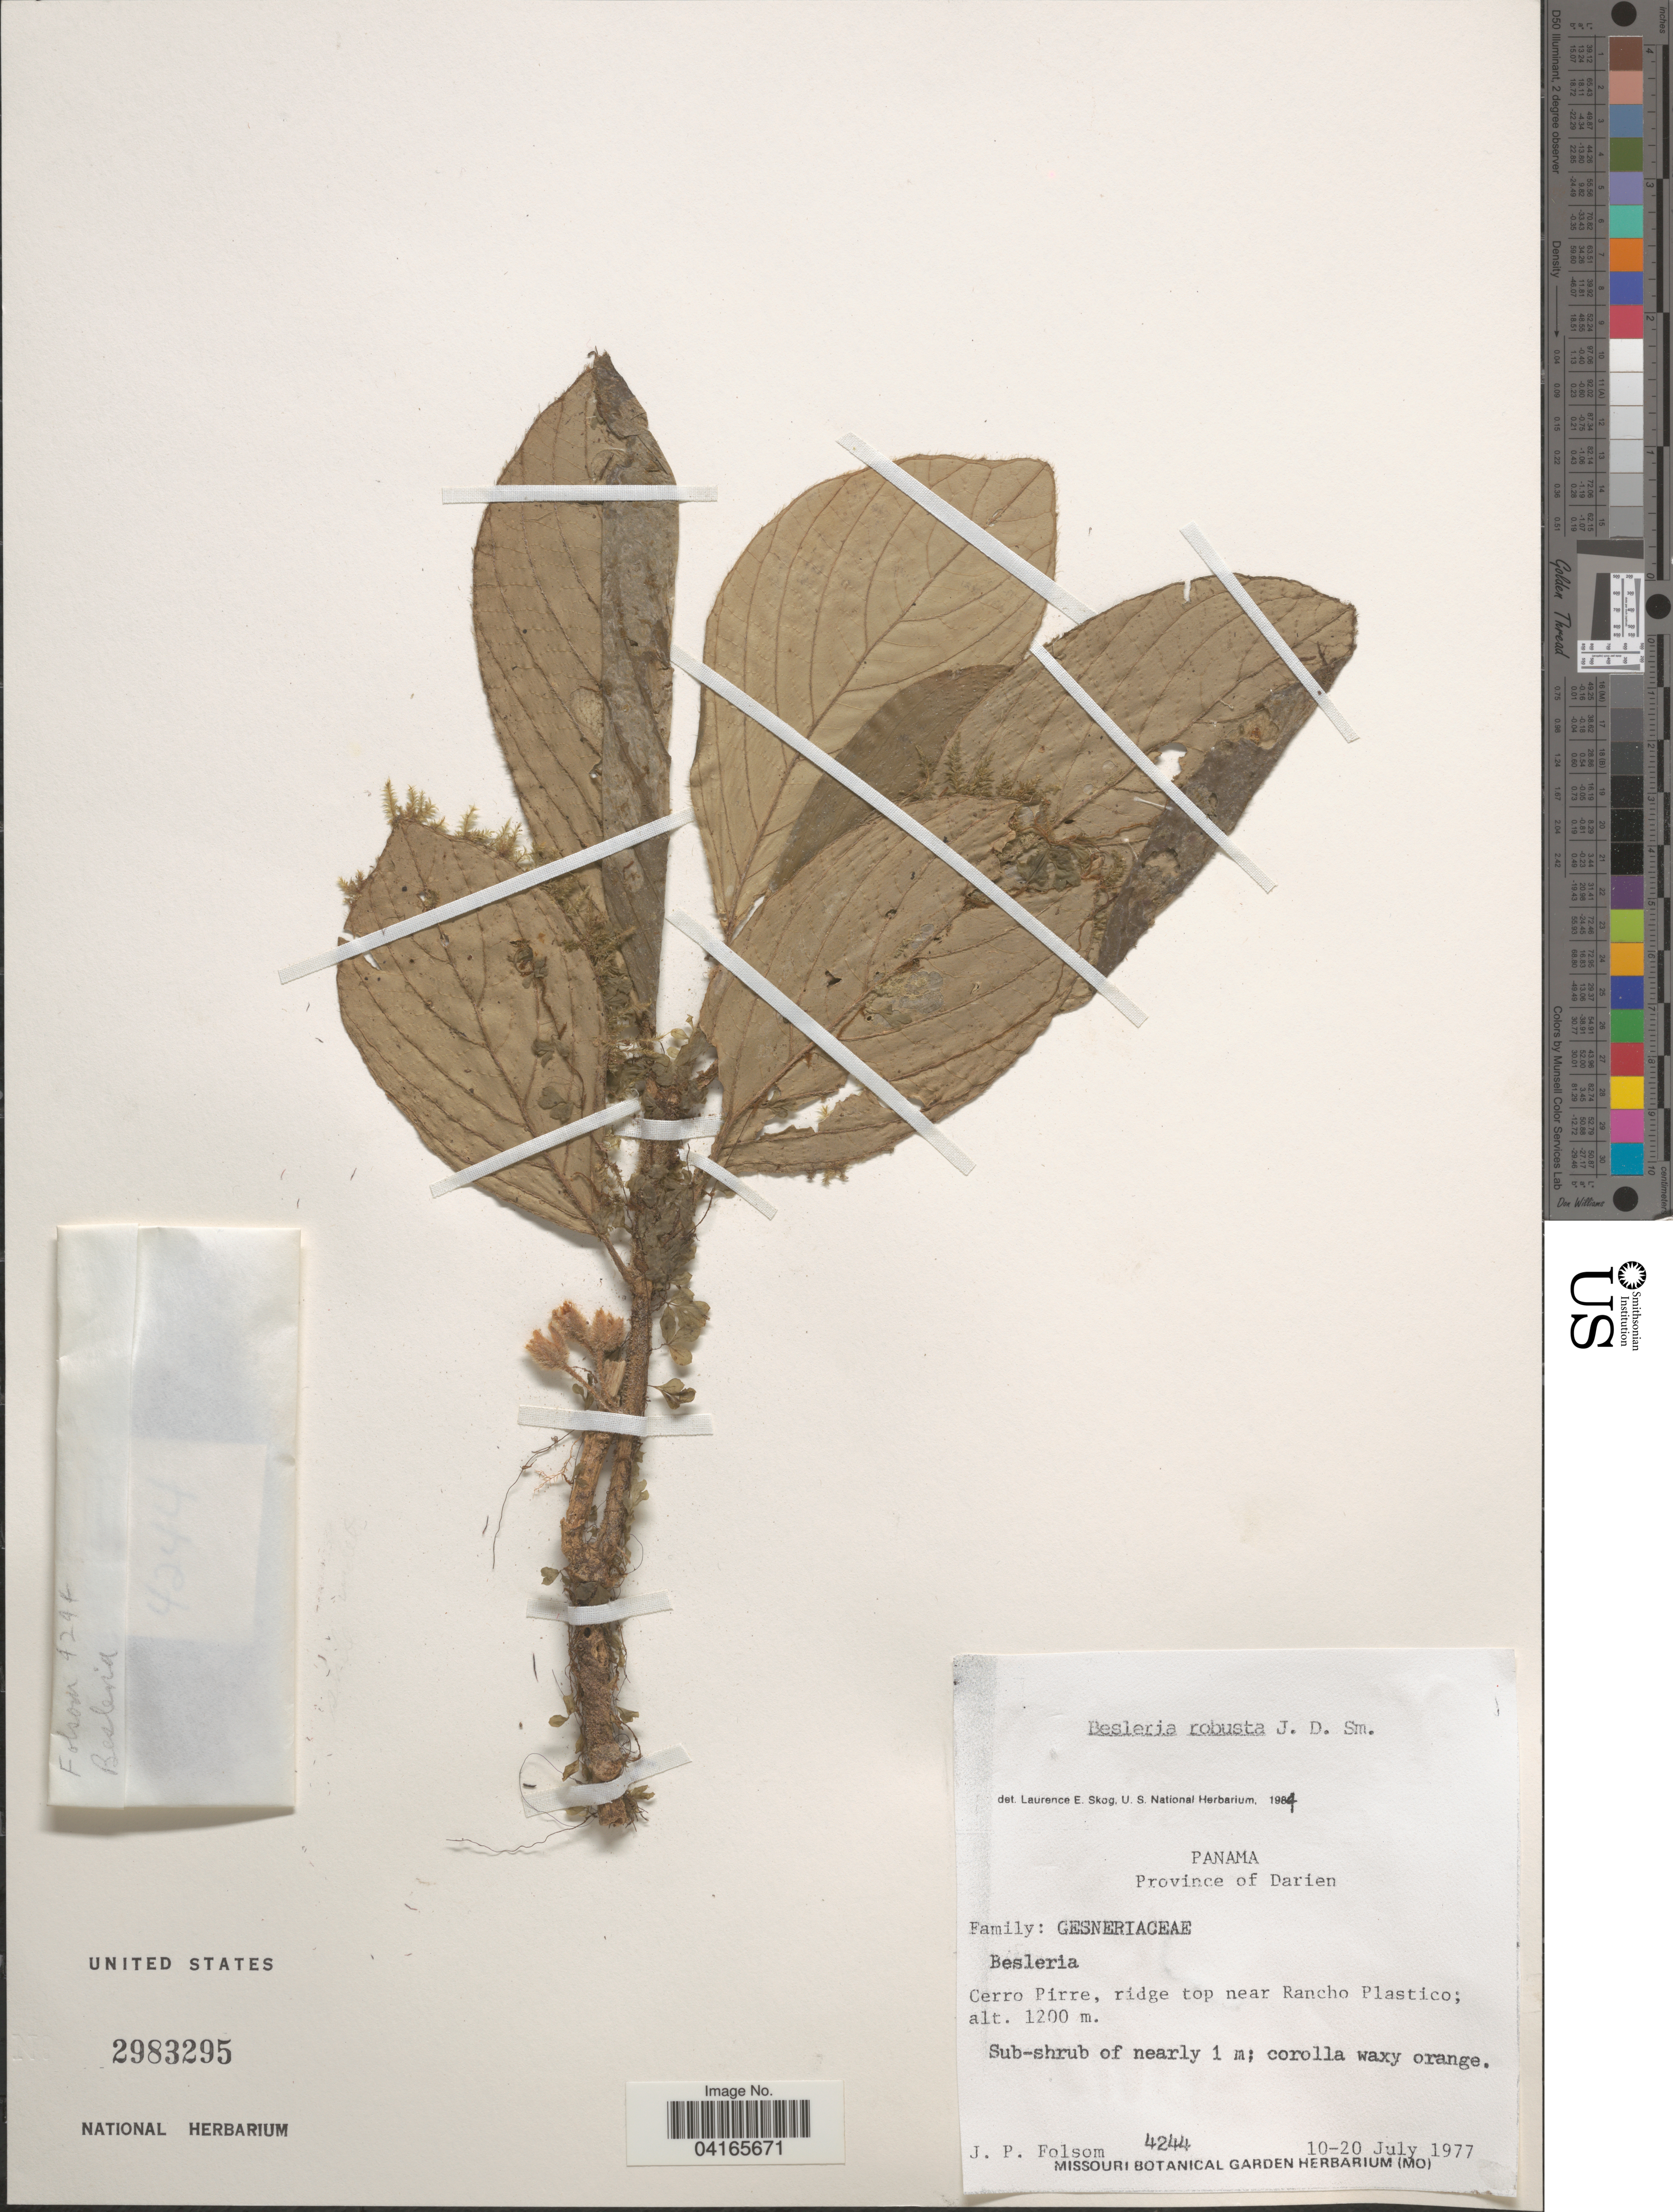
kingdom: Plantae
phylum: Tracheophyta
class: Magnoliopsida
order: Lamiales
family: Gesneriaceae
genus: Besleria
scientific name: Besleria robusta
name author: Donn. Sm.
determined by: Skog, Laurence E.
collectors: J. P. Folsom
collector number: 4244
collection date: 1977-07-10/1977-07-20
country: Panama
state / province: Darién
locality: Province of Darien. Cerro Pirre, ridge top near Rancho Plastico.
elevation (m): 1200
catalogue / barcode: US 2983295